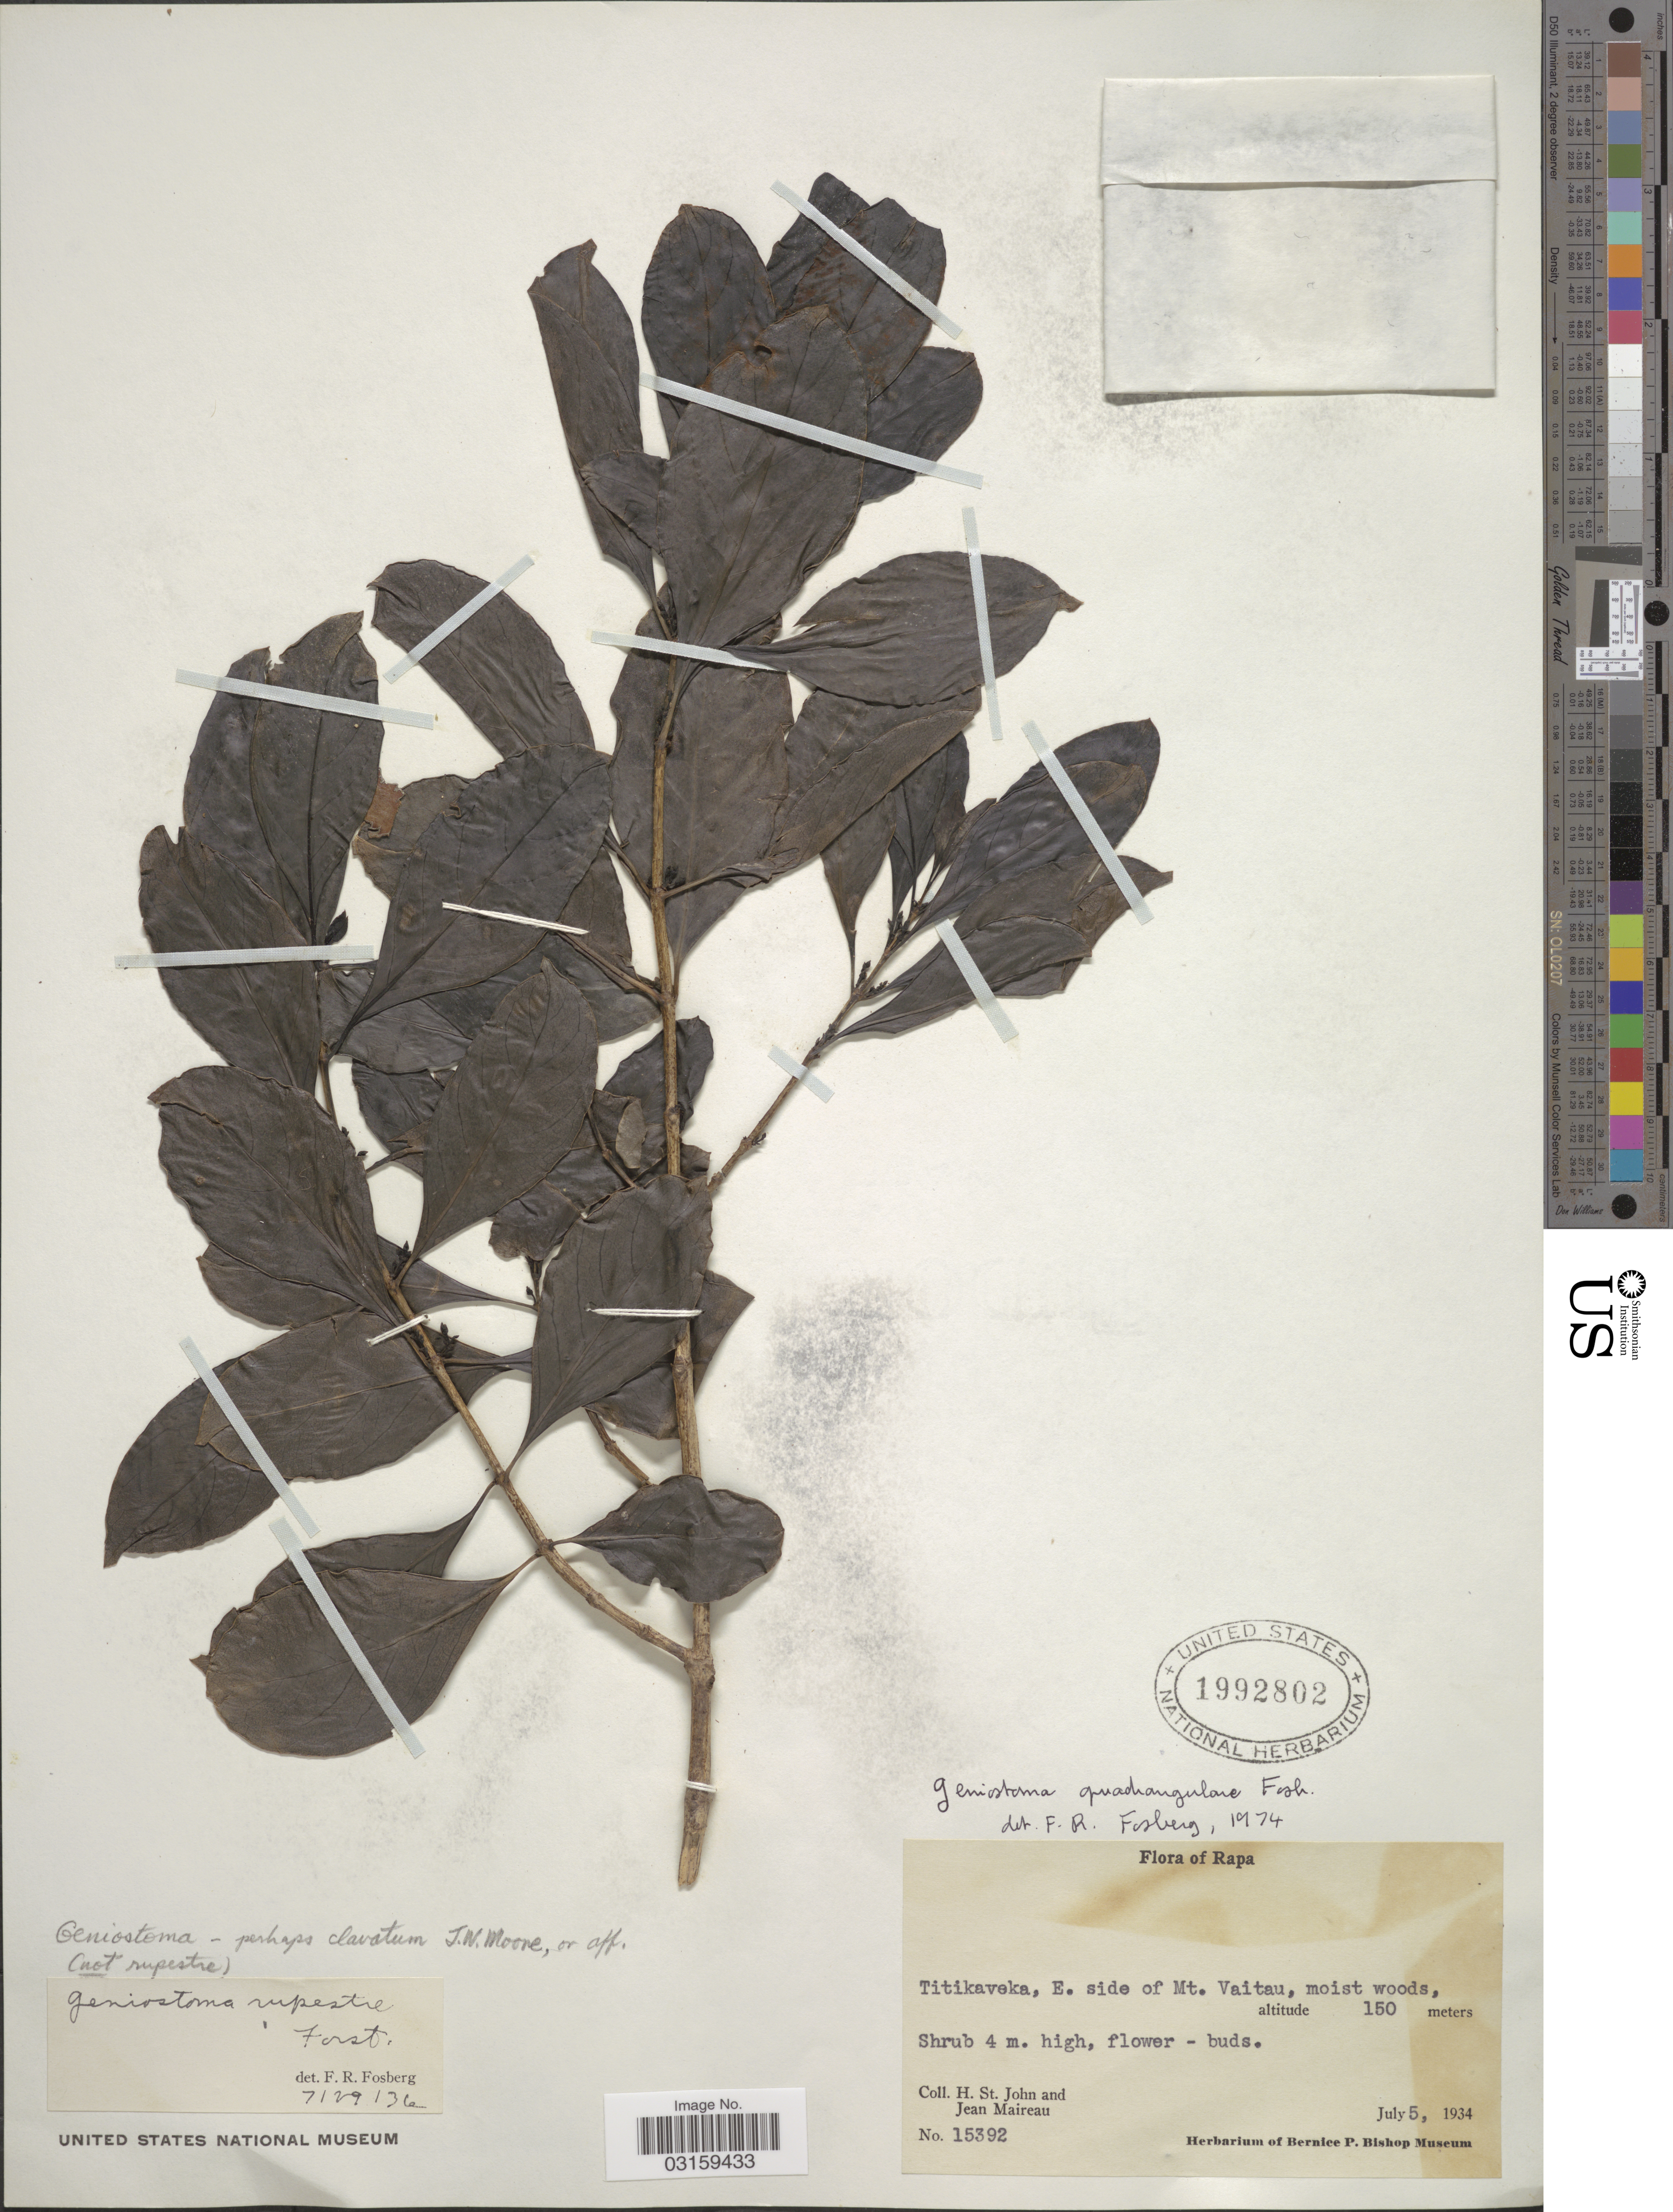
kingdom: Plantae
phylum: Tracheophyta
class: Magnoliopsida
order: Gentianales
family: Loganiaceae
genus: Geniostoma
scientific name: Geniostoma quadrangulare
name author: Fosberg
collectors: H. St. John & J. Maireau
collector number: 15392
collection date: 1934-07-05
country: French Polynesia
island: Rapa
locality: Rapa. Titikaveka, E. side of Mt. Vaitau.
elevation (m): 150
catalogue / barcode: US 1992802